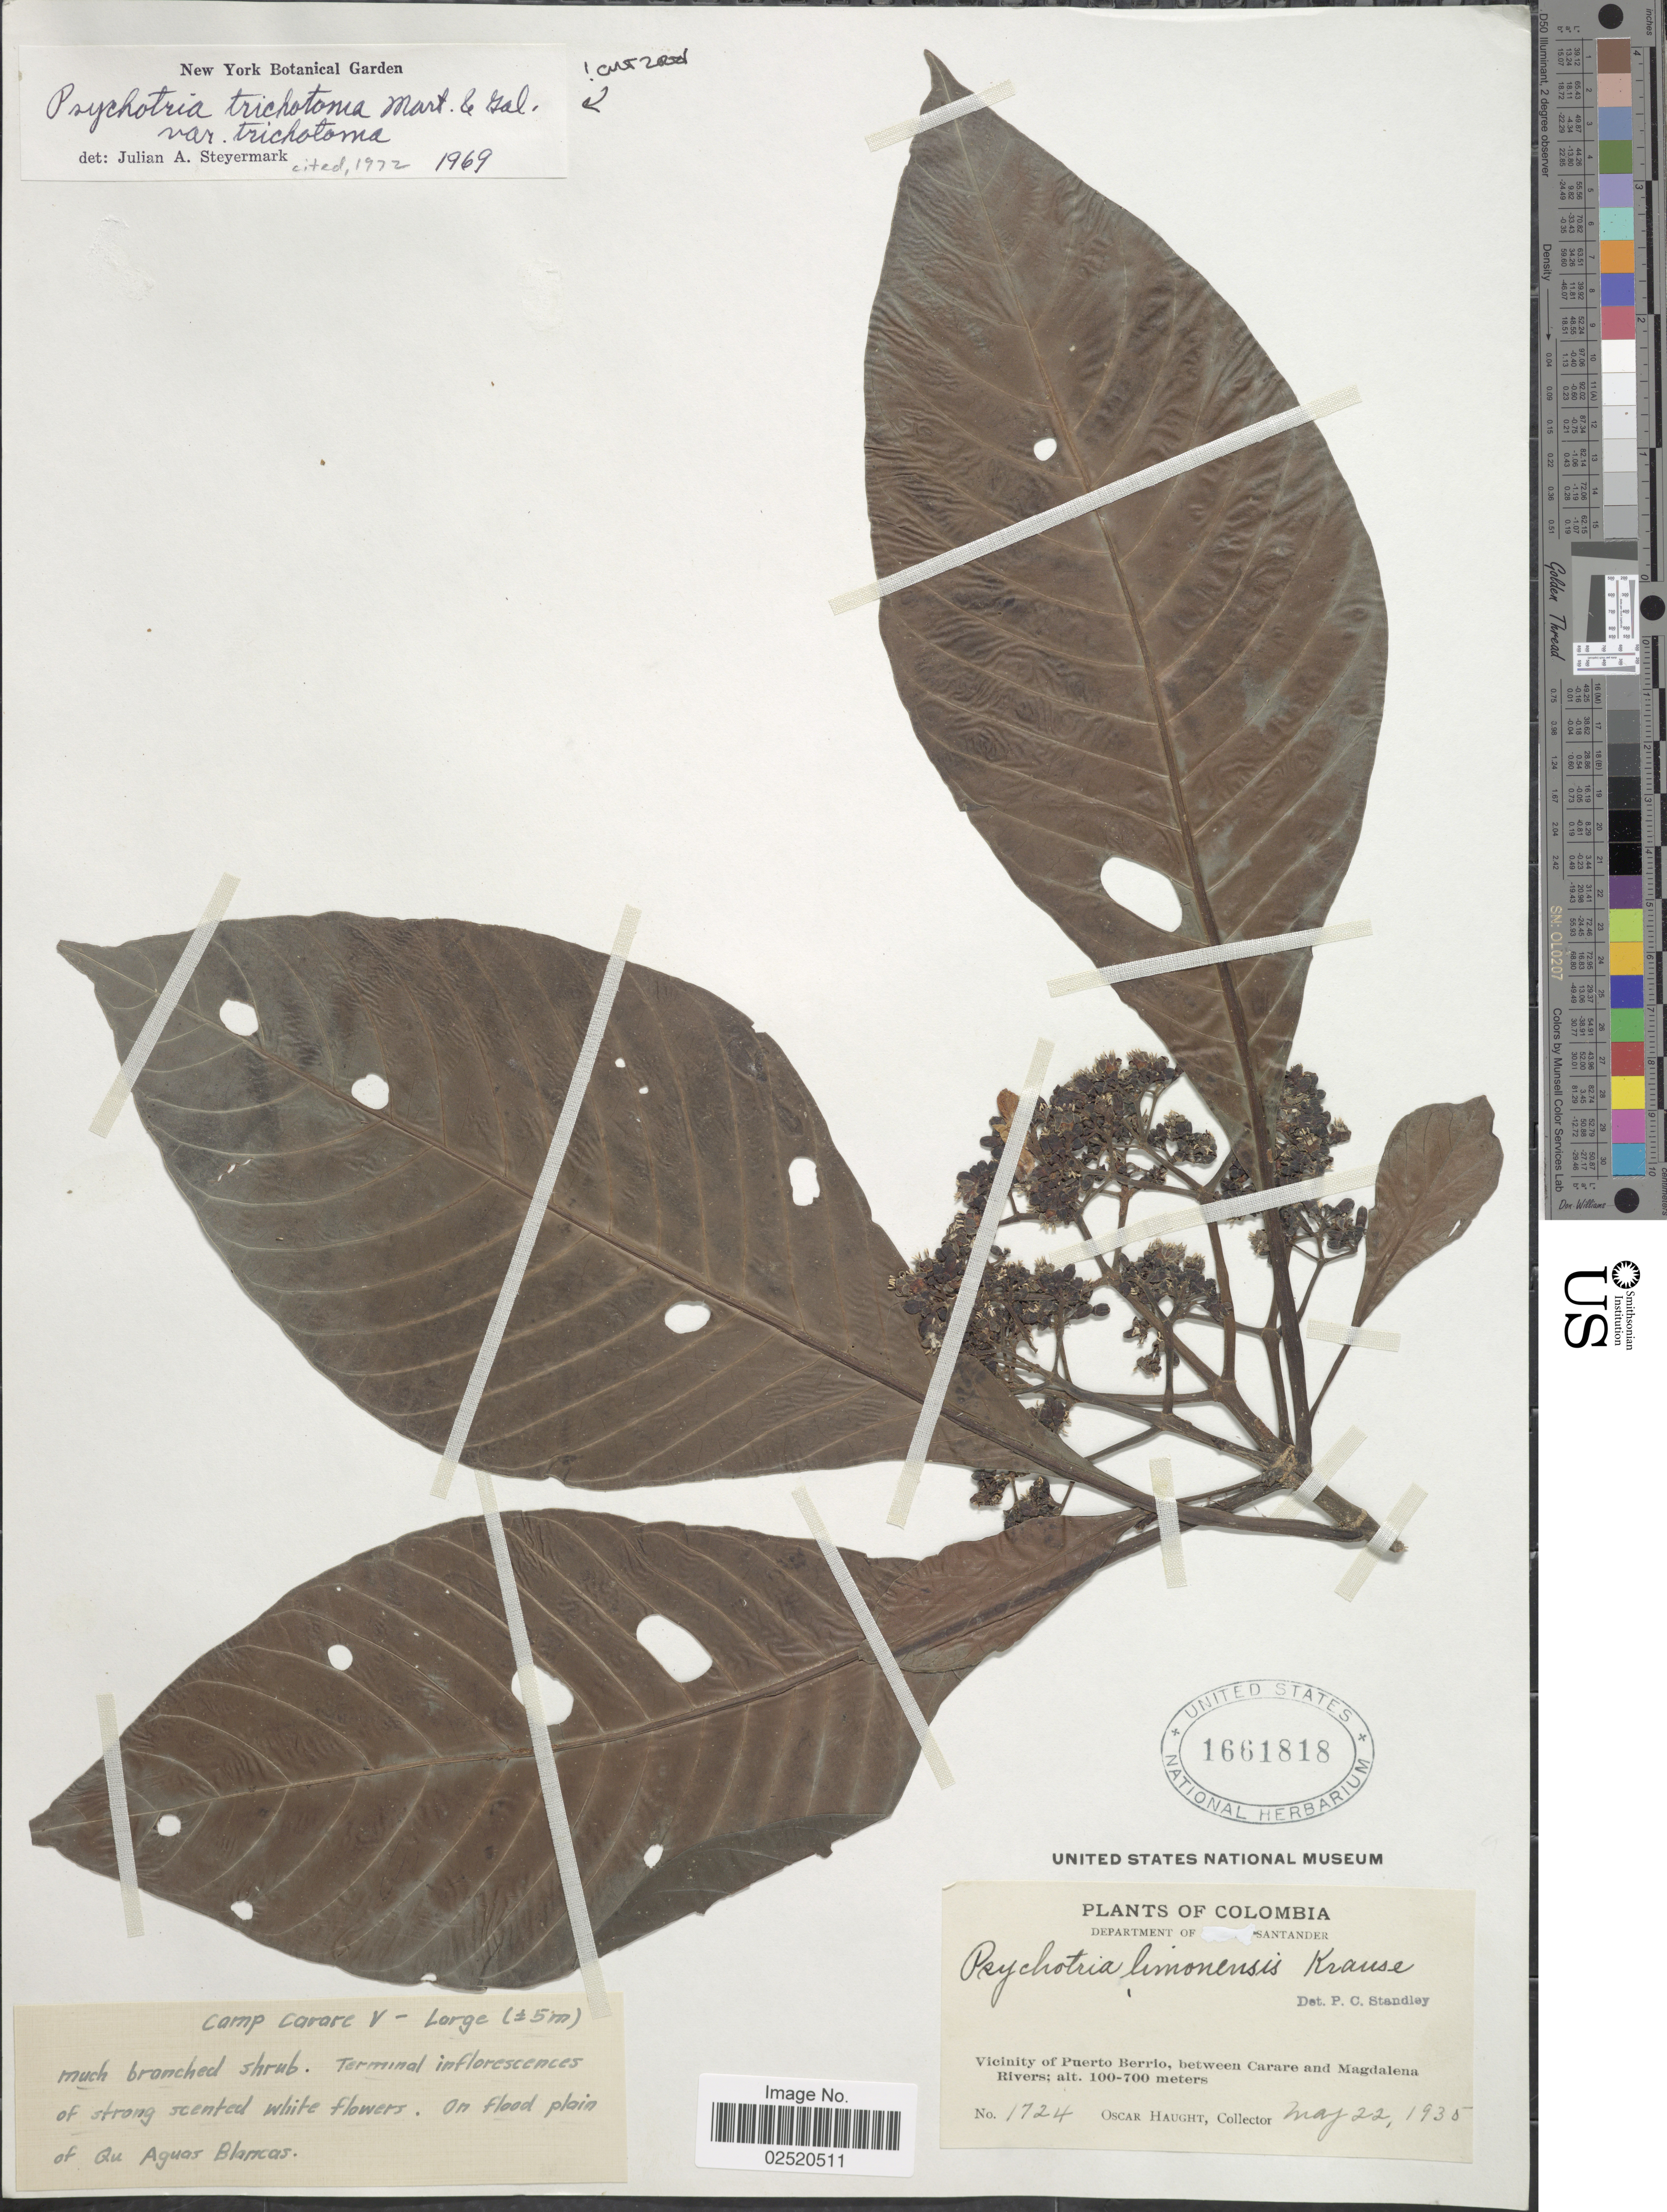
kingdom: Plantae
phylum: Tracheophyta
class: Magnoliopsida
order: Gentianales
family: Rubiaceae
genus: Psychotria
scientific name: Psychotria trichotoma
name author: M. Martens & Galeotti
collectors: O. Haught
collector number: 1724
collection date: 1935-05-22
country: Colombia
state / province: Santander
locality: Vicinity of Puerto Berrio, between Carare and Magdalena Rivers. Qu Aguas Blancas, Camp Carare V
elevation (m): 100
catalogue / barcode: US 1661818